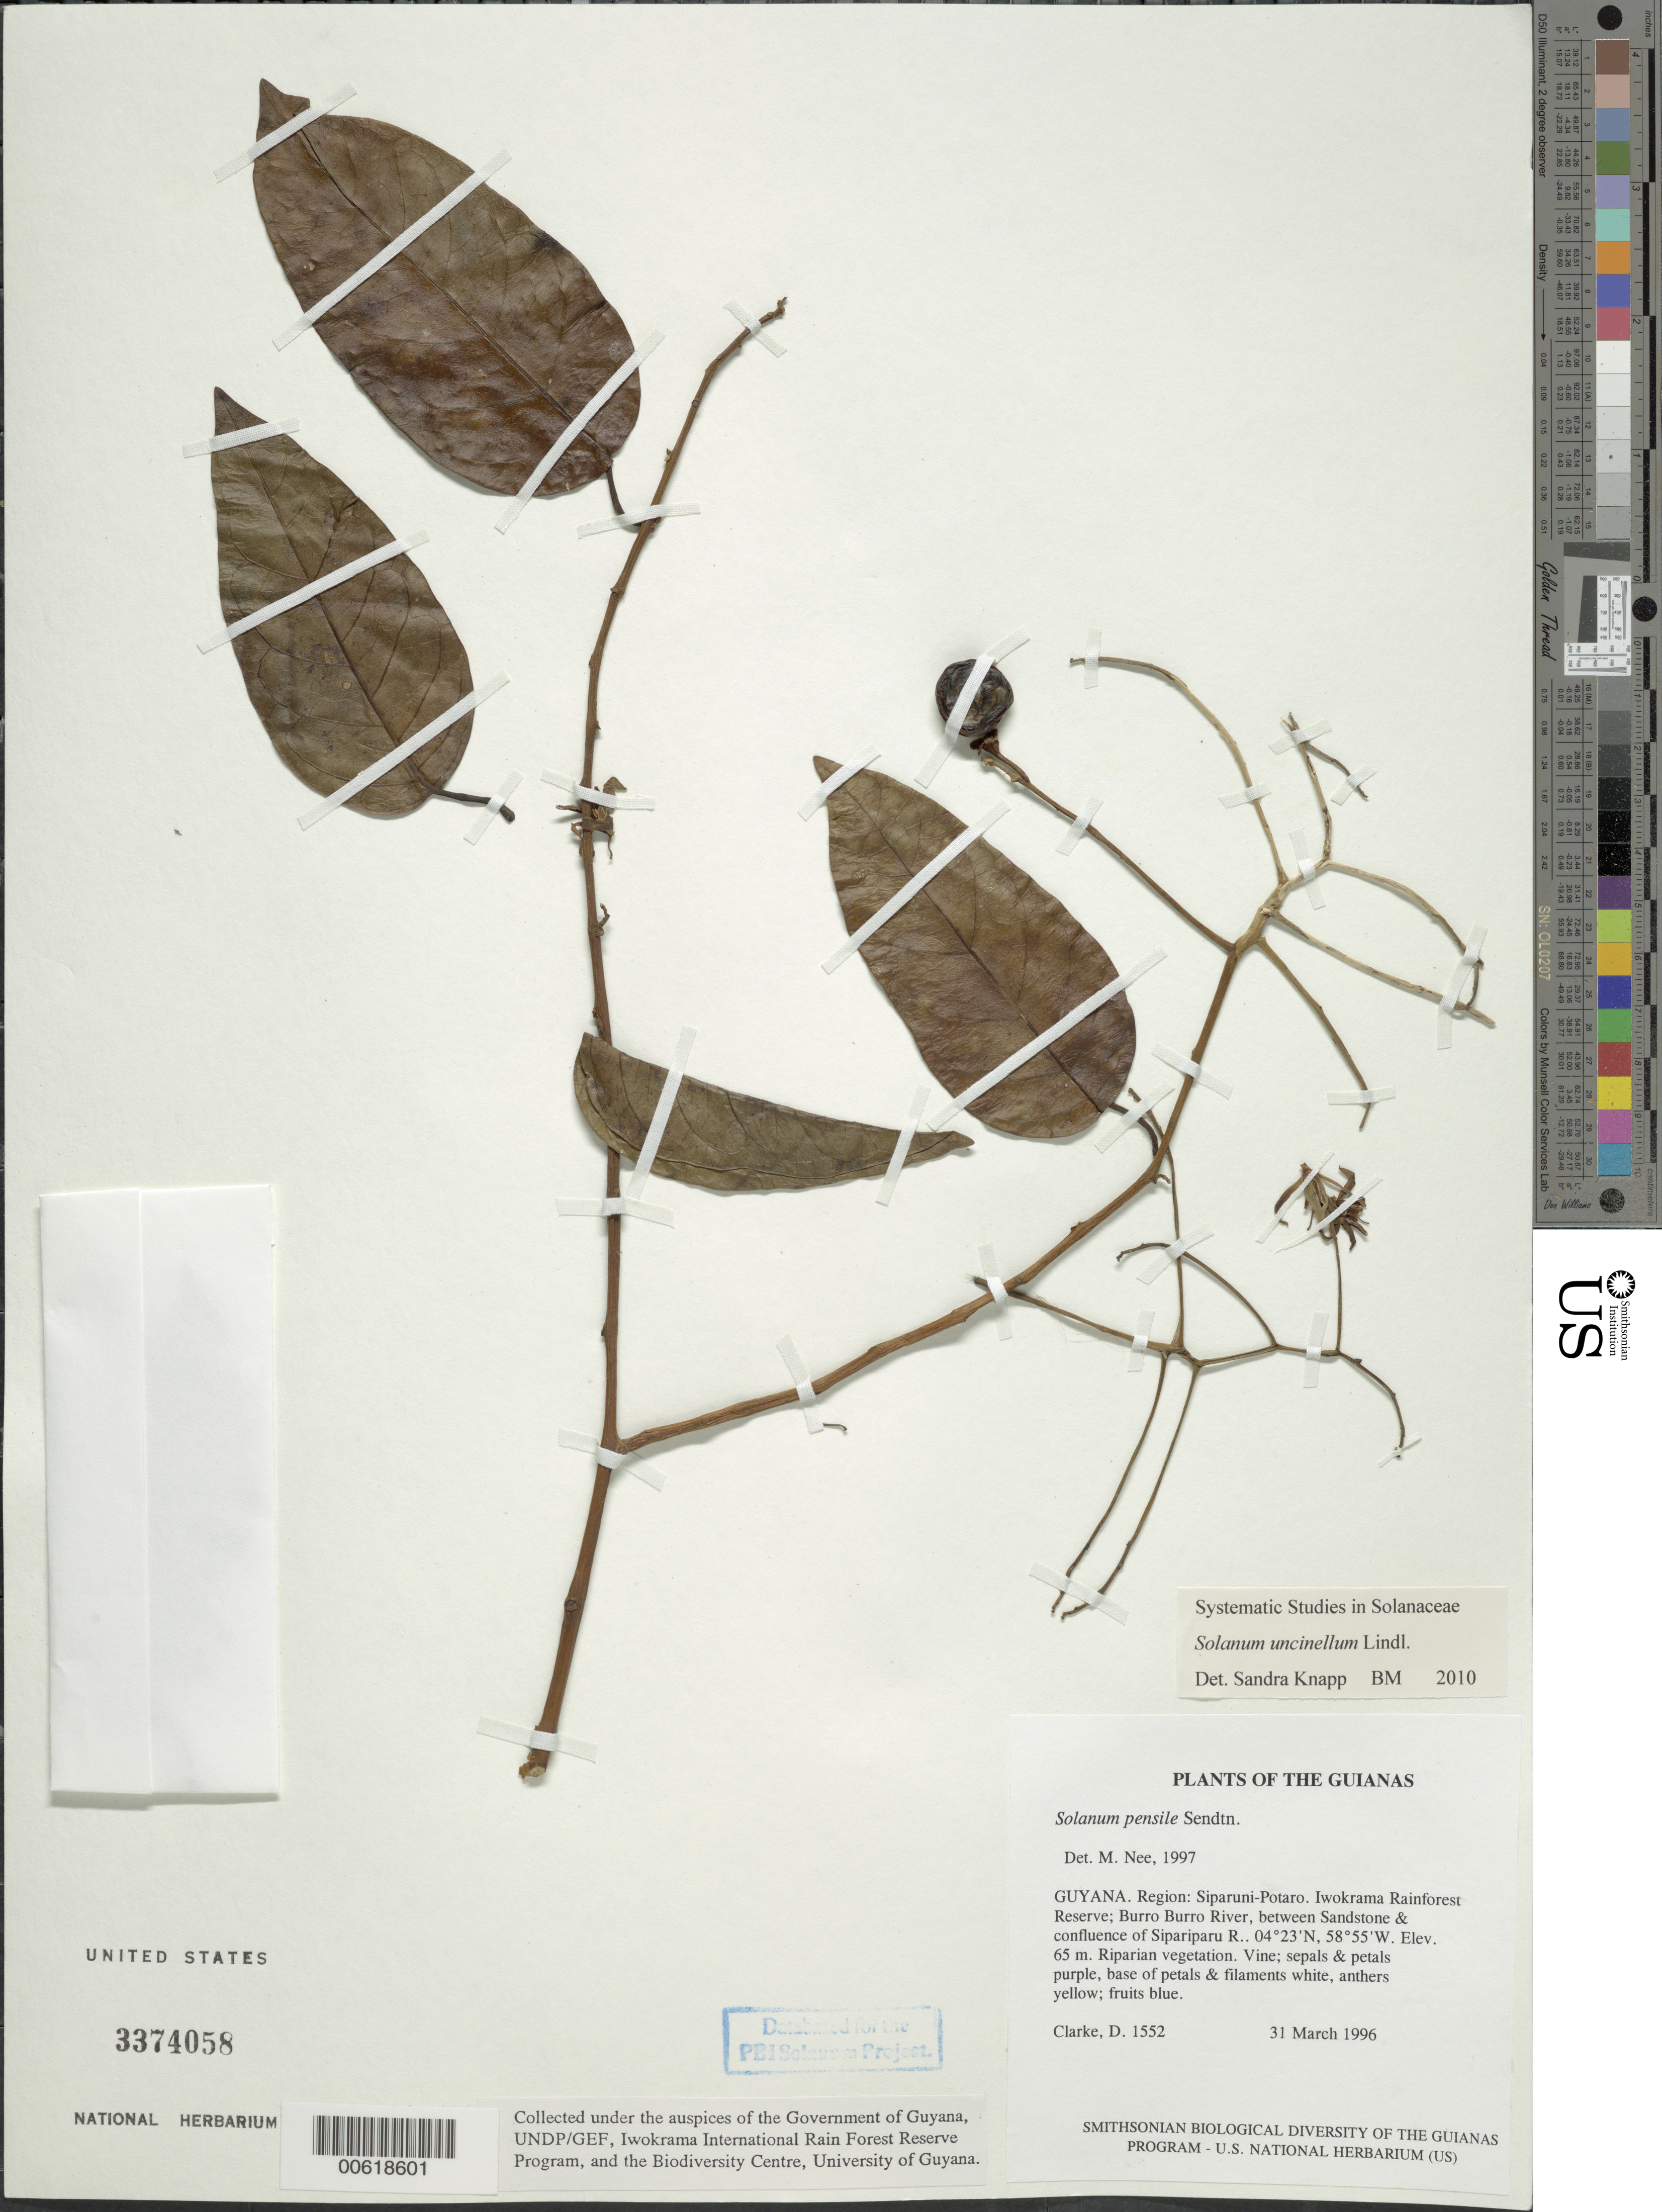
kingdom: Plantae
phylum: Tracheophyta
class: Magnoliopsida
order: Solanales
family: Solanaceae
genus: Solanum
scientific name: Solanum uncinellum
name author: Lindl.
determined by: Knapp, S. D.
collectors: H. D. Clarke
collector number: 1552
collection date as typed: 3 Mar 1996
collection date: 1996-03-03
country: Guyana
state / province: Potaro-Siparuni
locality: Iwokrama Rainforest Reserve; Burro Burro River, between Sandstone & confluence of Sipariparu R.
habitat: Riparian vegetation.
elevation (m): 65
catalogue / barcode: US 3374058